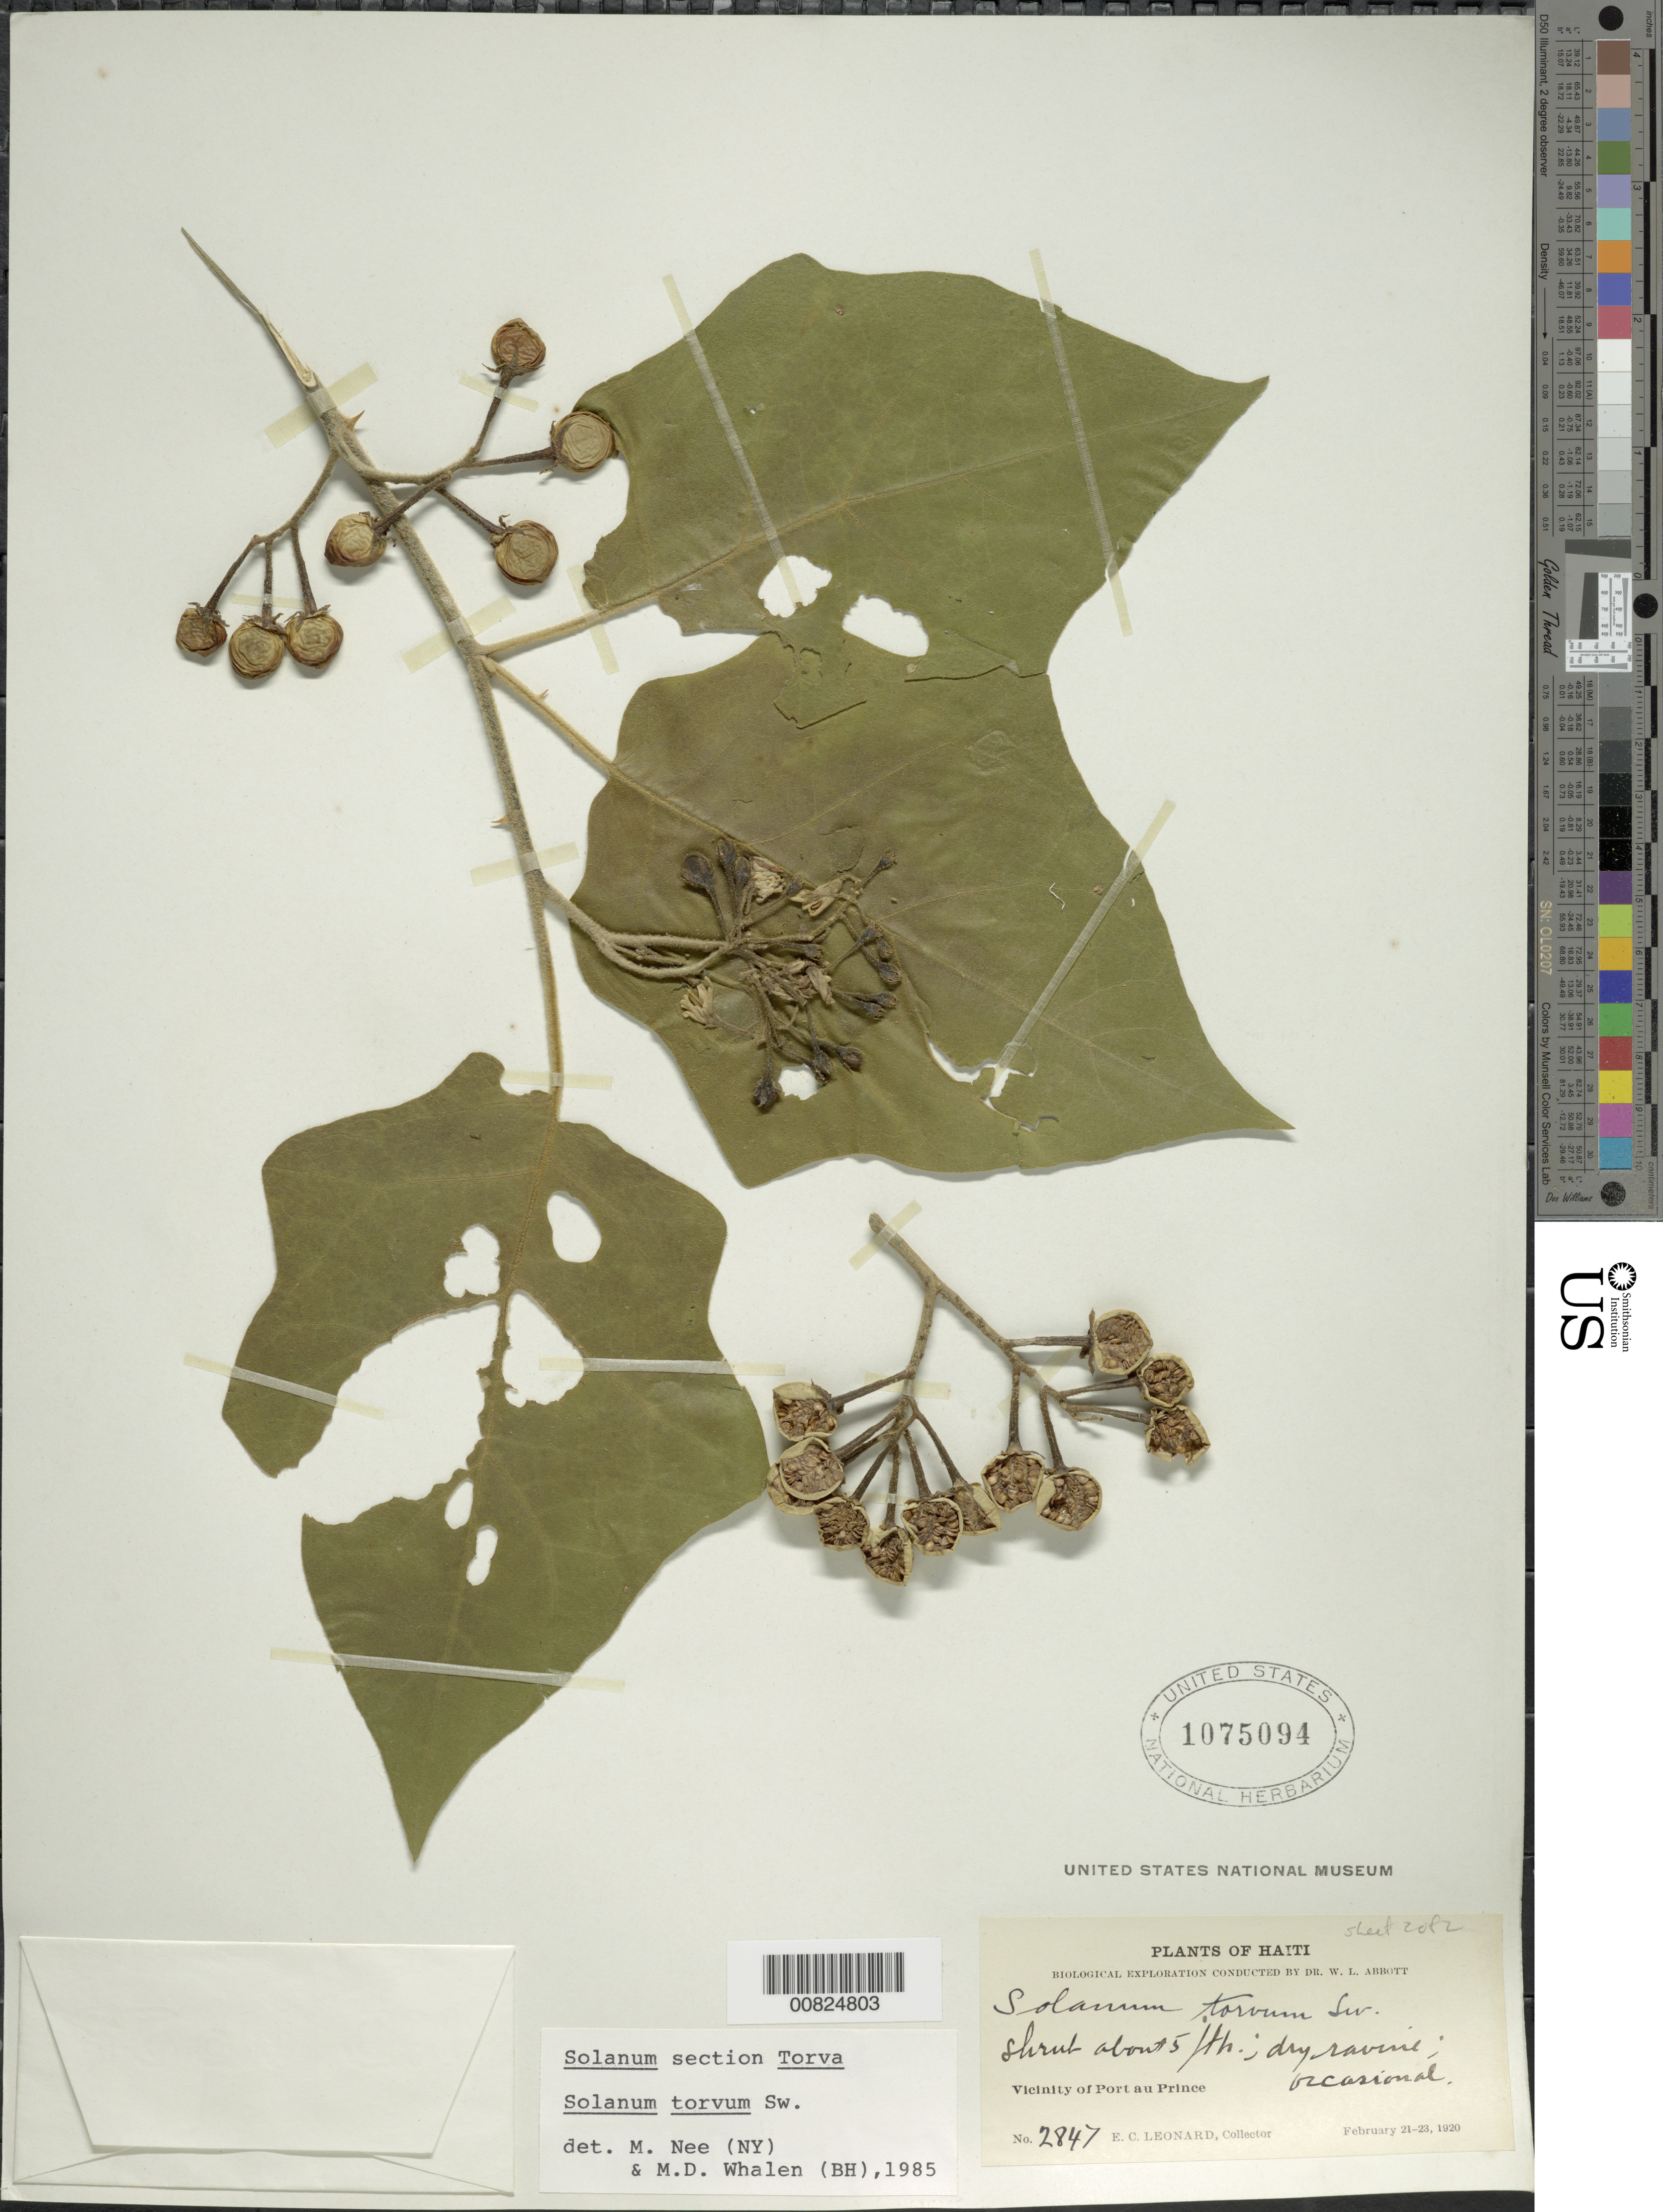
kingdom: Plantae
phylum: Tracheophyta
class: Magnoliopsida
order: Solanales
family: Solanaceae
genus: Solanum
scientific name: Solanum torvum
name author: Sw.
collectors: E. C. Leonard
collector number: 2847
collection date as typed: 21 Feb 1920 to 23 Feb 1920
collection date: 1920-02-21/1920-02-23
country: Haiti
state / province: Ouest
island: Hispaniola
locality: Vicinity of Port au Prince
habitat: Dry ravine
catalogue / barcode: US 1075094